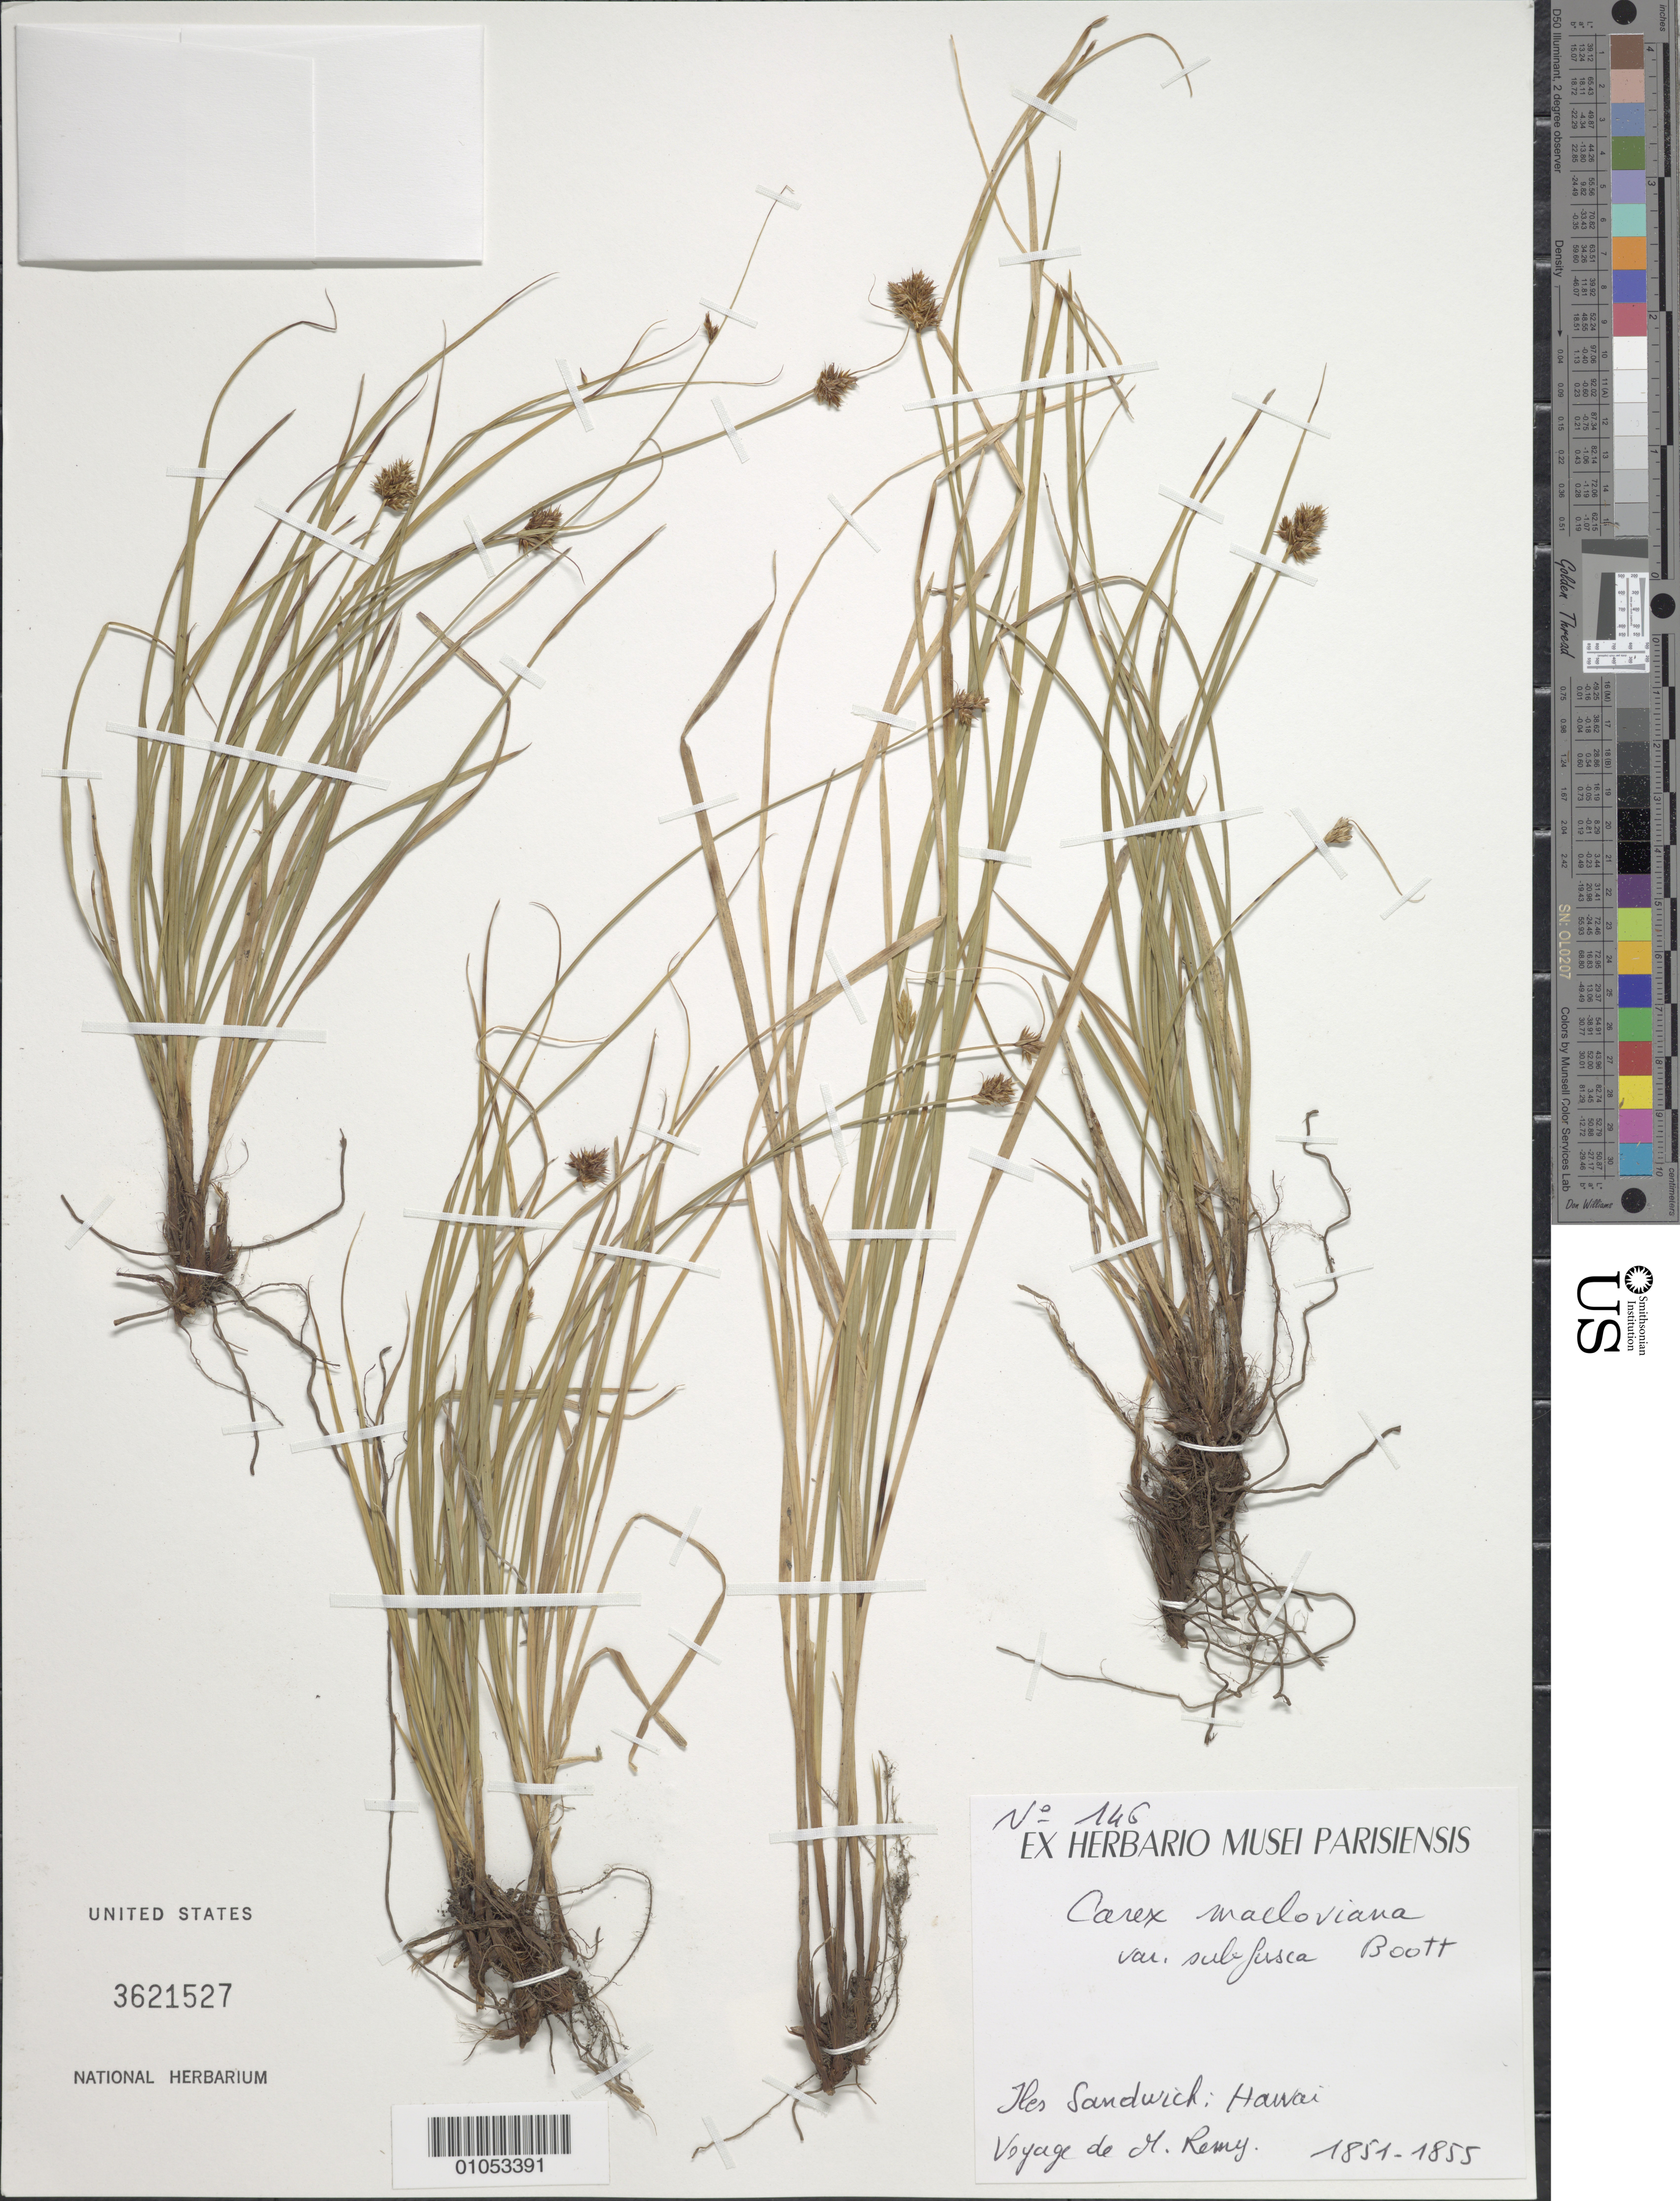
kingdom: Plantae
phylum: Tracheophyta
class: Liliopsida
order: Poales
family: Cyperaceae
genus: Carex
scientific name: Carex subfusca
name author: W. Boott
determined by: Wagner, W. L., (BOT), Smithsonian Institution - National Museum of Natural History (UNITED STATES)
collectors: J. Rémy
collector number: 146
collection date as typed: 1851 to --- 1855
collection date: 1851/1855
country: United States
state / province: Hawaii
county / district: Hawaii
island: Hawaii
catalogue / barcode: US 3621527